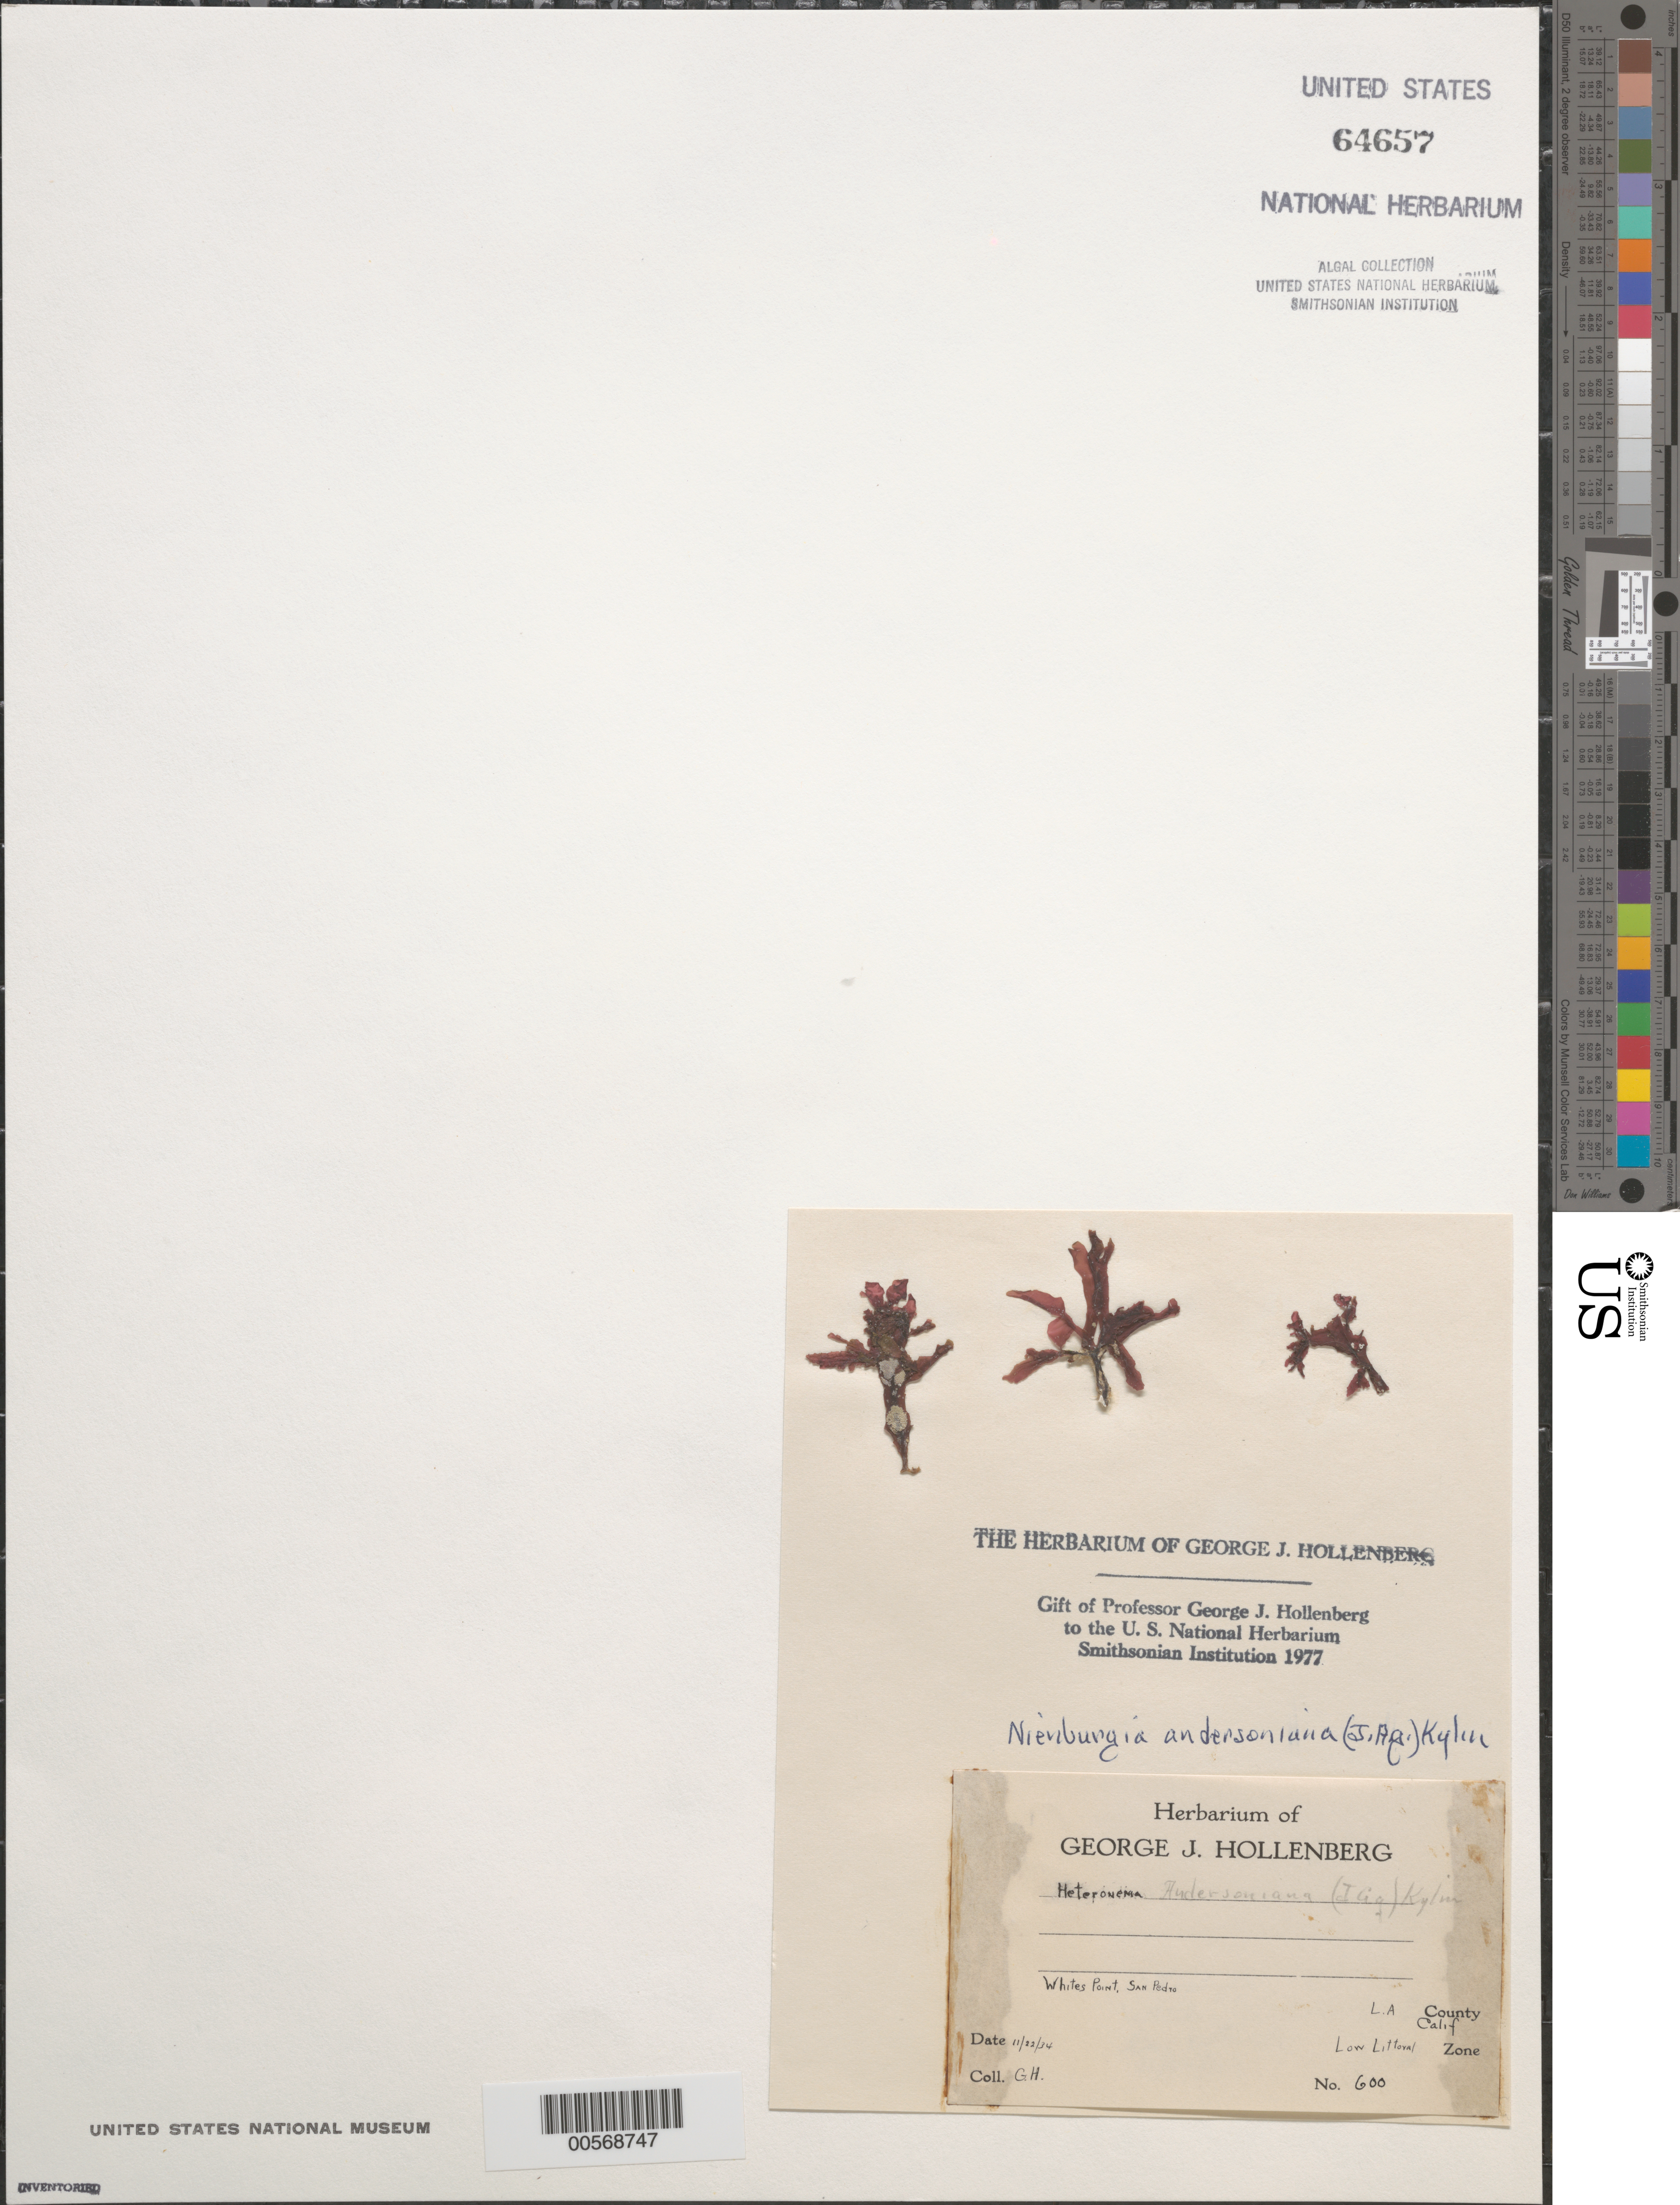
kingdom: Plantae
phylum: Rhodophyta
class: Florideophyceae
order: Ceramiales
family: Delesseriaceae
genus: Nienburgia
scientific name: Nienburgia andersoniana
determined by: Hollenberg, George J.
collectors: G. Hollenberg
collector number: GJH 600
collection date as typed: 22 Nov 1934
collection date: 1934-11-22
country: United States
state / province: California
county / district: Los Angeles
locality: White's Point, San Pedro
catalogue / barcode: US 64657